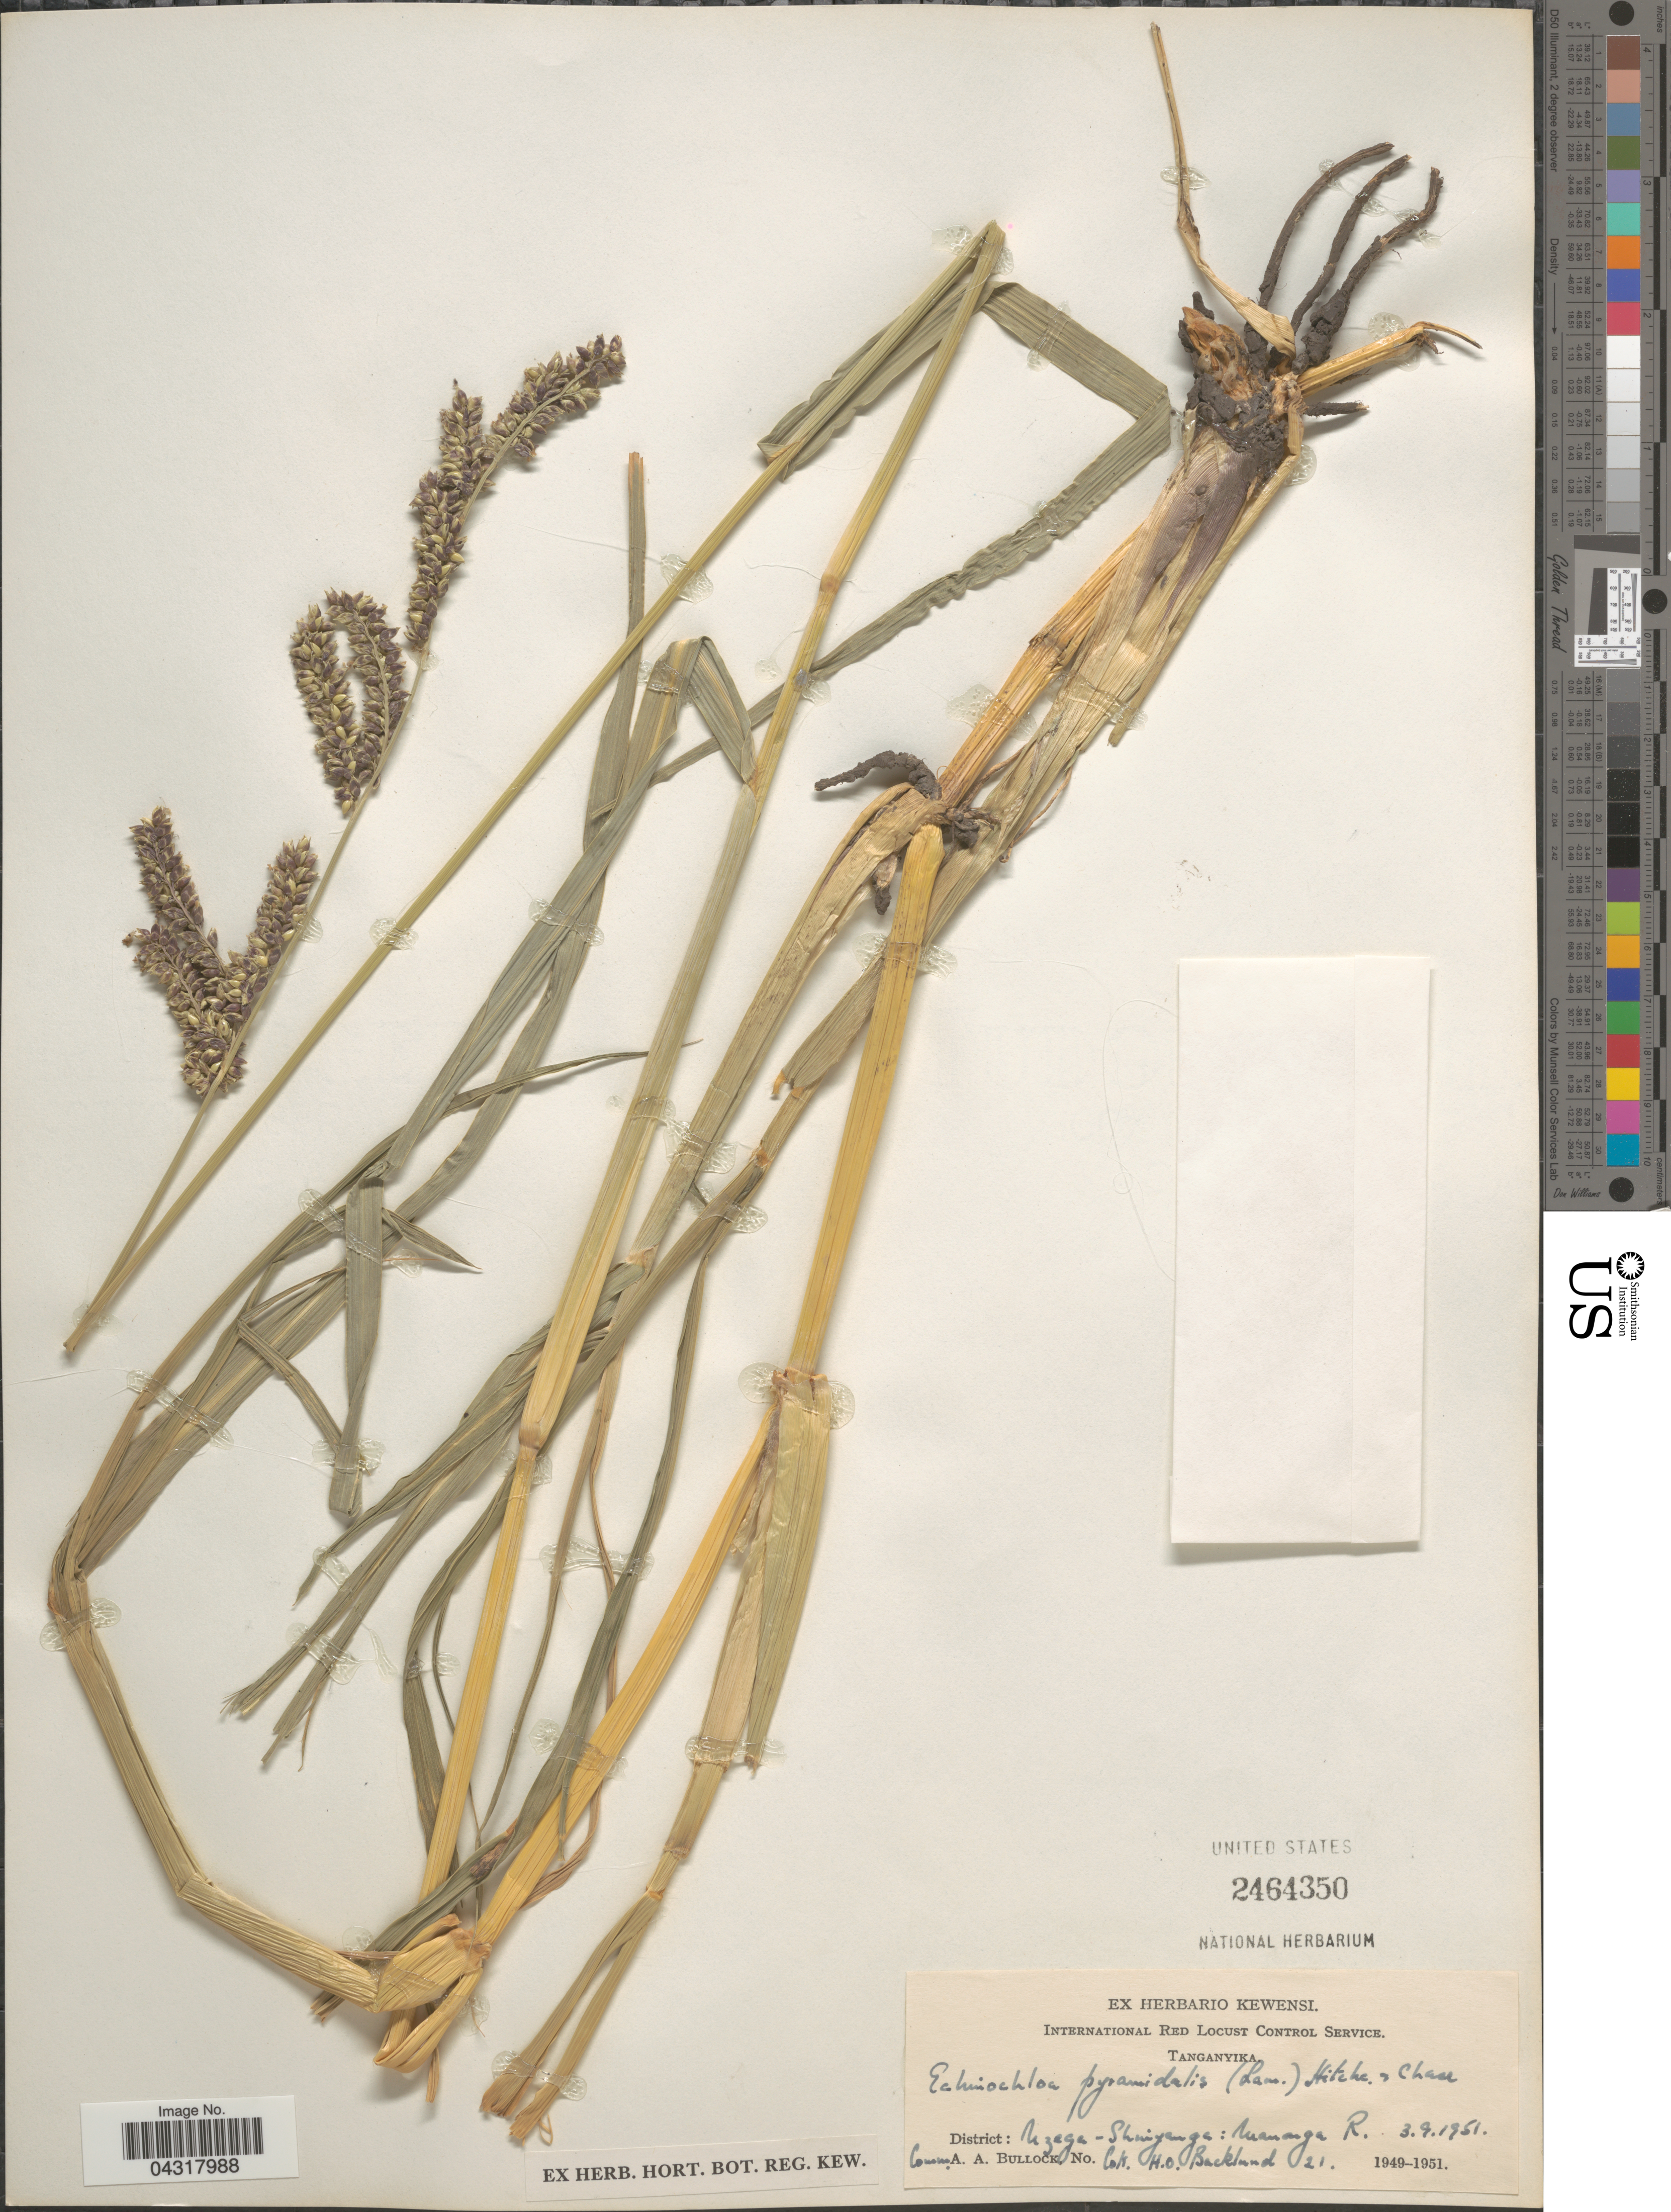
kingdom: Plantae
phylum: Tracheophyta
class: Liliopsida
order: Poales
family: Poaceae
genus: Echinochloa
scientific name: Echinochloa pyramidalis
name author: (Lam.) Hitchc. & Chase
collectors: H. Backlund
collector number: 21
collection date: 1951-09-03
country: Tanzania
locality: Tanganyika. District: Nzega - Shinyanga: Manonga R.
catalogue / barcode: US 2464350